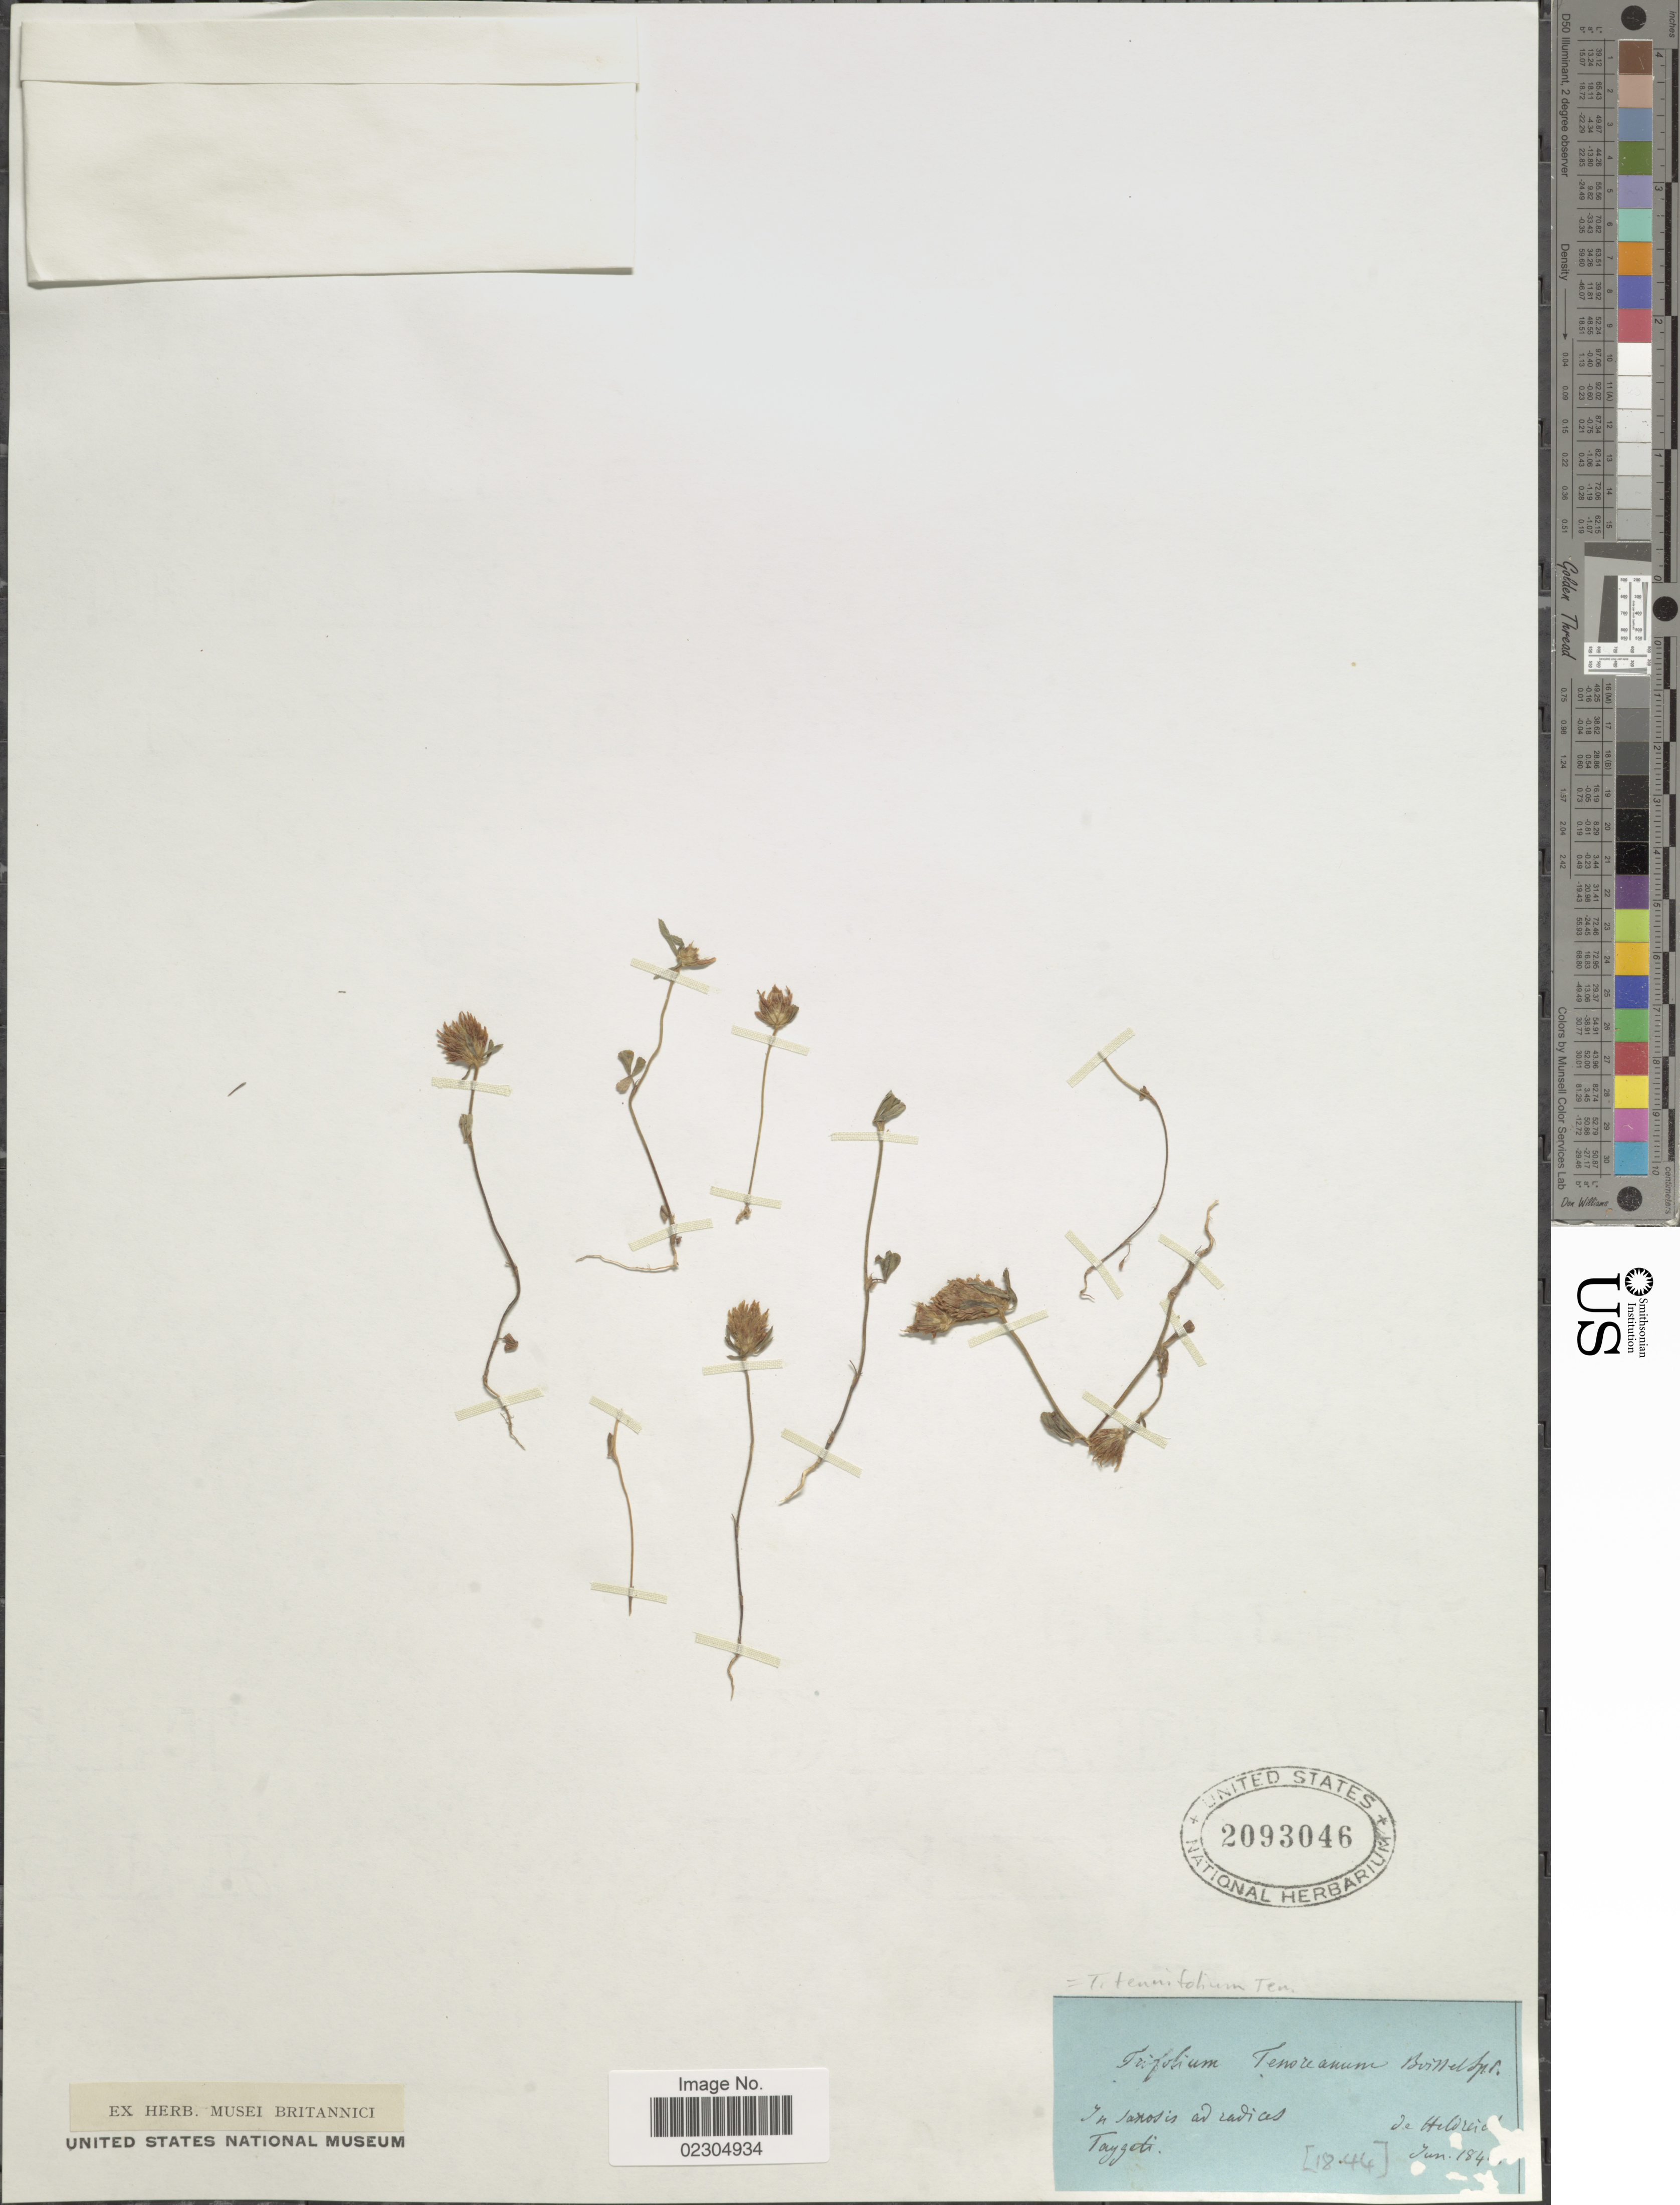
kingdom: Plantae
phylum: Tracheophyta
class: Magnoliopsida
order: Fabales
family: Fabaceae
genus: Trifolium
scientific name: Trifolium tenuifolium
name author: Ten.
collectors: -. De Heldreich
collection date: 1844-06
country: Greece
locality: Taygeti.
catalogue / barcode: US 2093046